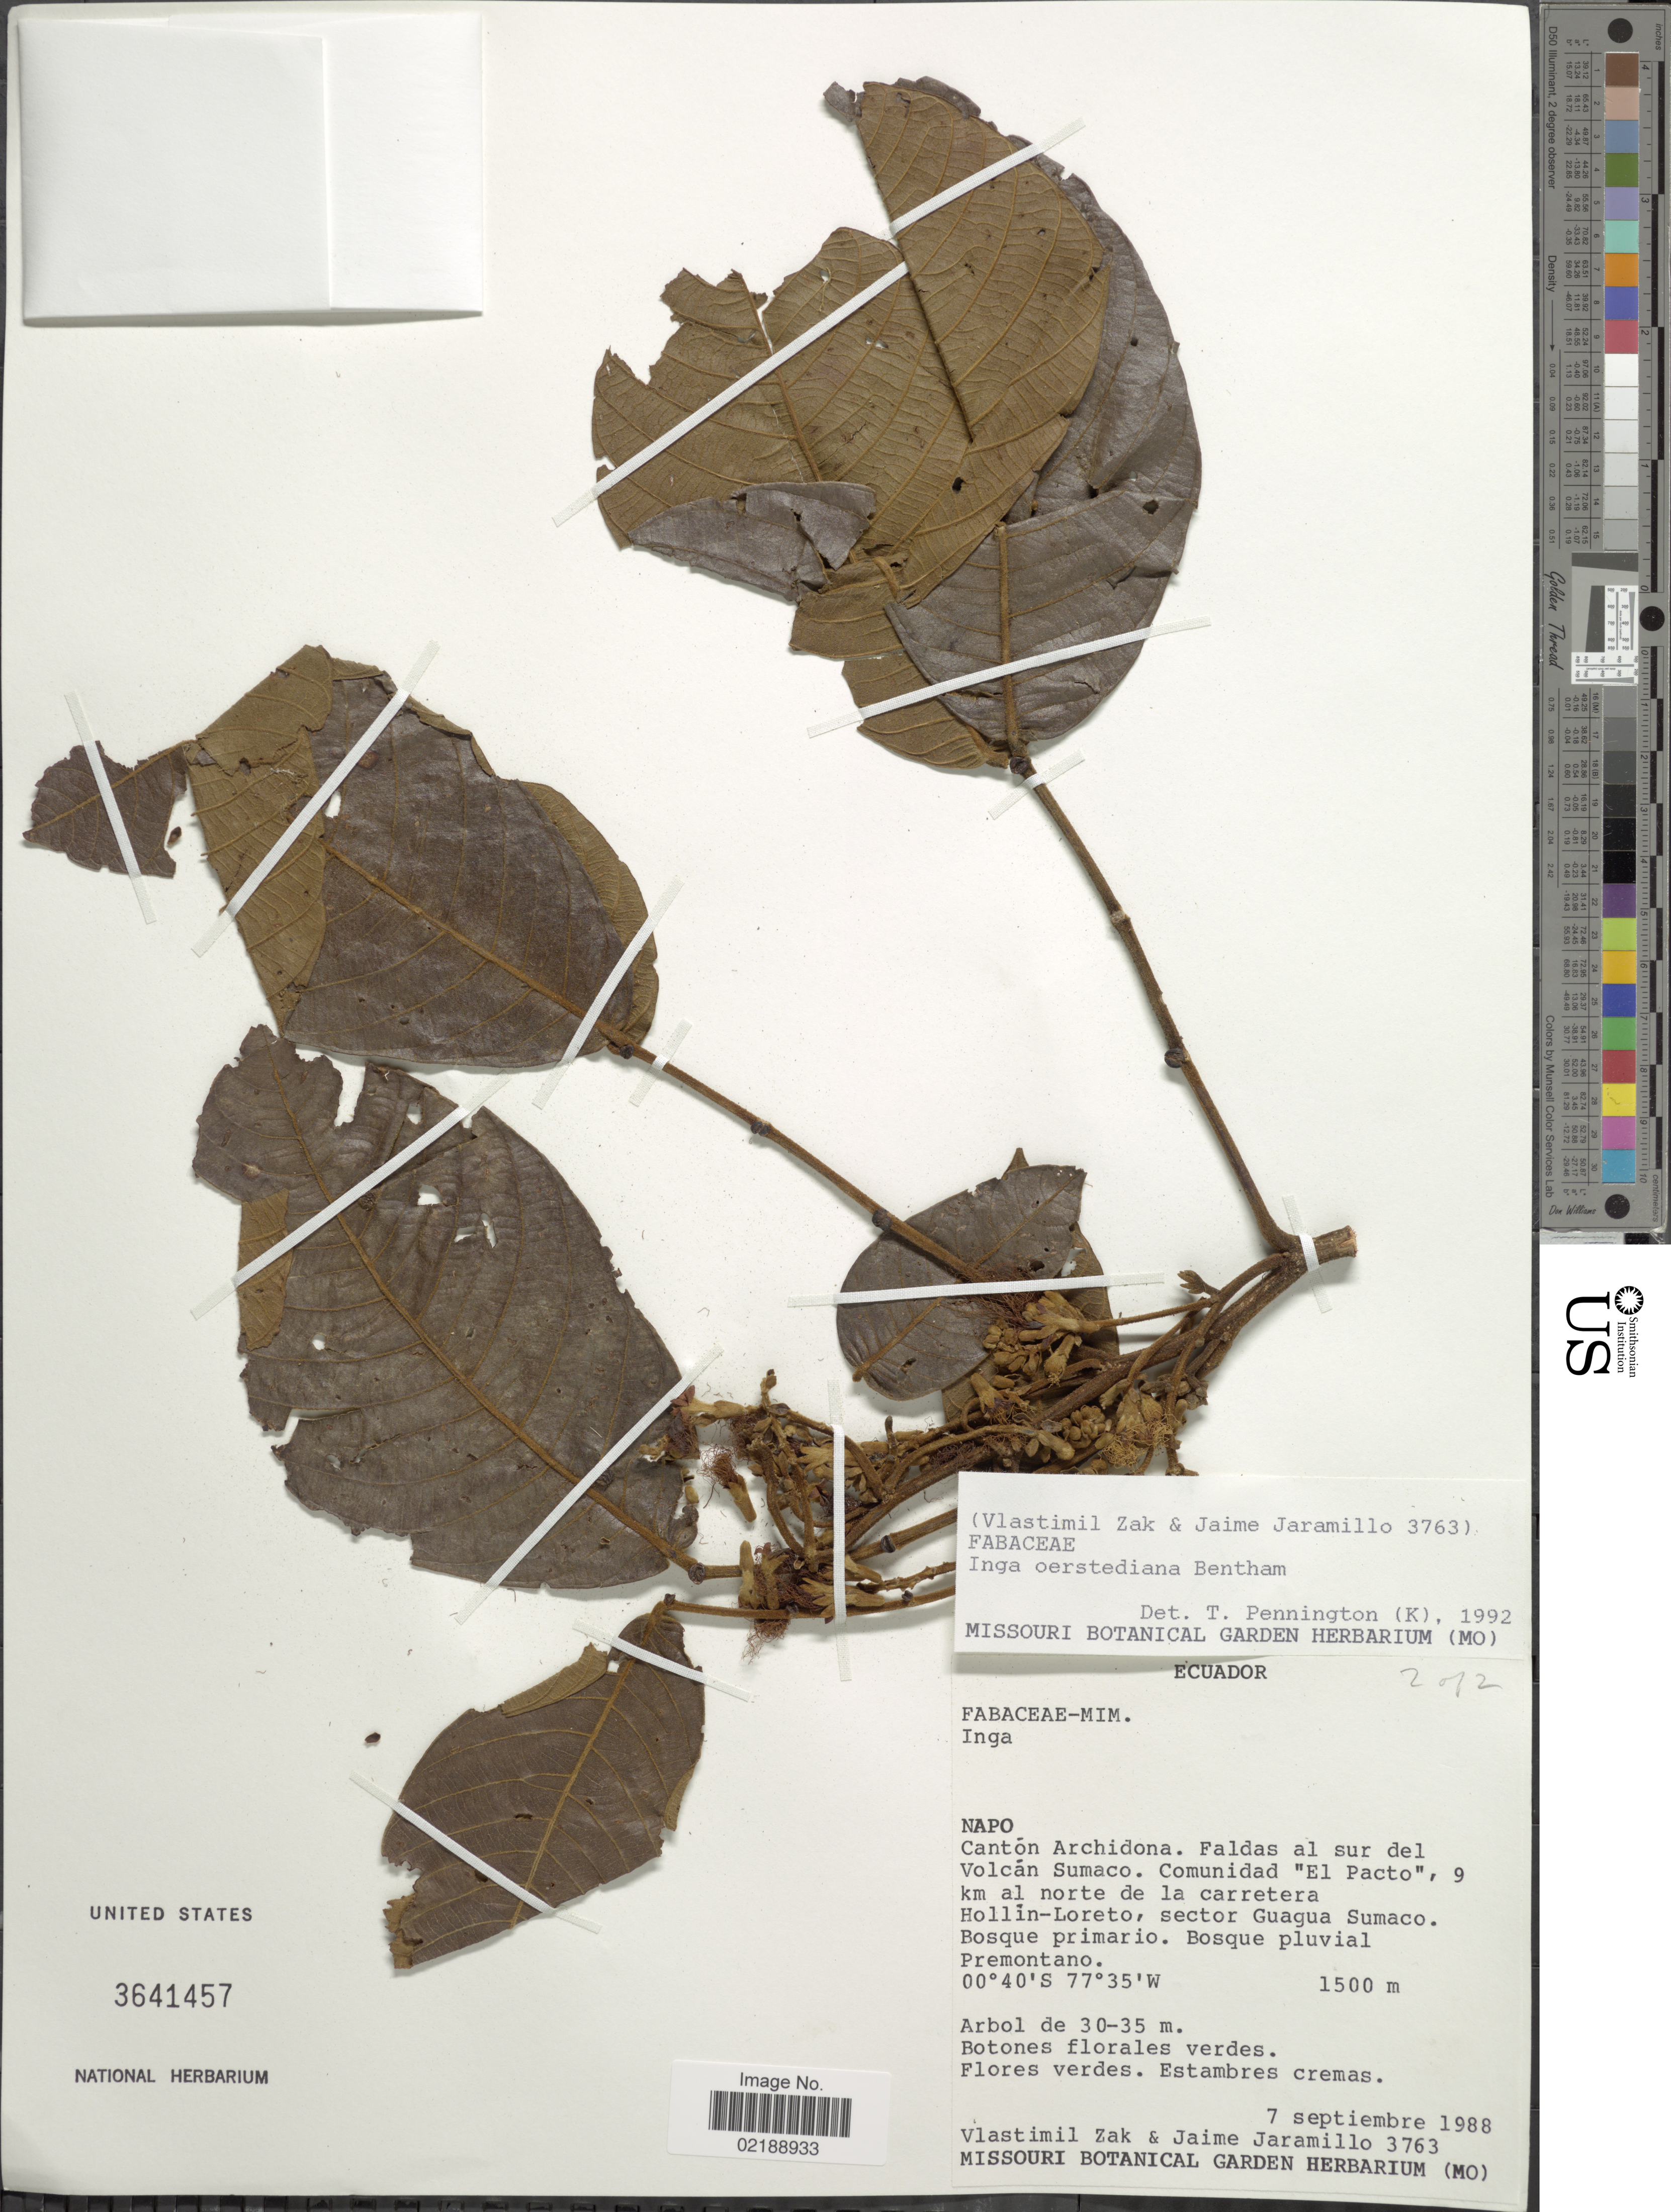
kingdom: Plantae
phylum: Tracheophyta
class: Magnoliopsida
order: Fabales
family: Fabaceae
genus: Inga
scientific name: Inga oerstediana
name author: Benth.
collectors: V. Zak & J. Jaramillo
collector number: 3763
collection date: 1988-09-07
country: Ecuador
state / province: Napo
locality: Cantón Archidona. Faldas al sur del Volcán Smaco. Comunidad 'El Pacto ', 9 km al norte de la carretera Hollin-Loreto, sector Guagua Sumaco. Bosque primario. Bosque pluvial Premontano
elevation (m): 1500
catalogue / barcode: US 3641457